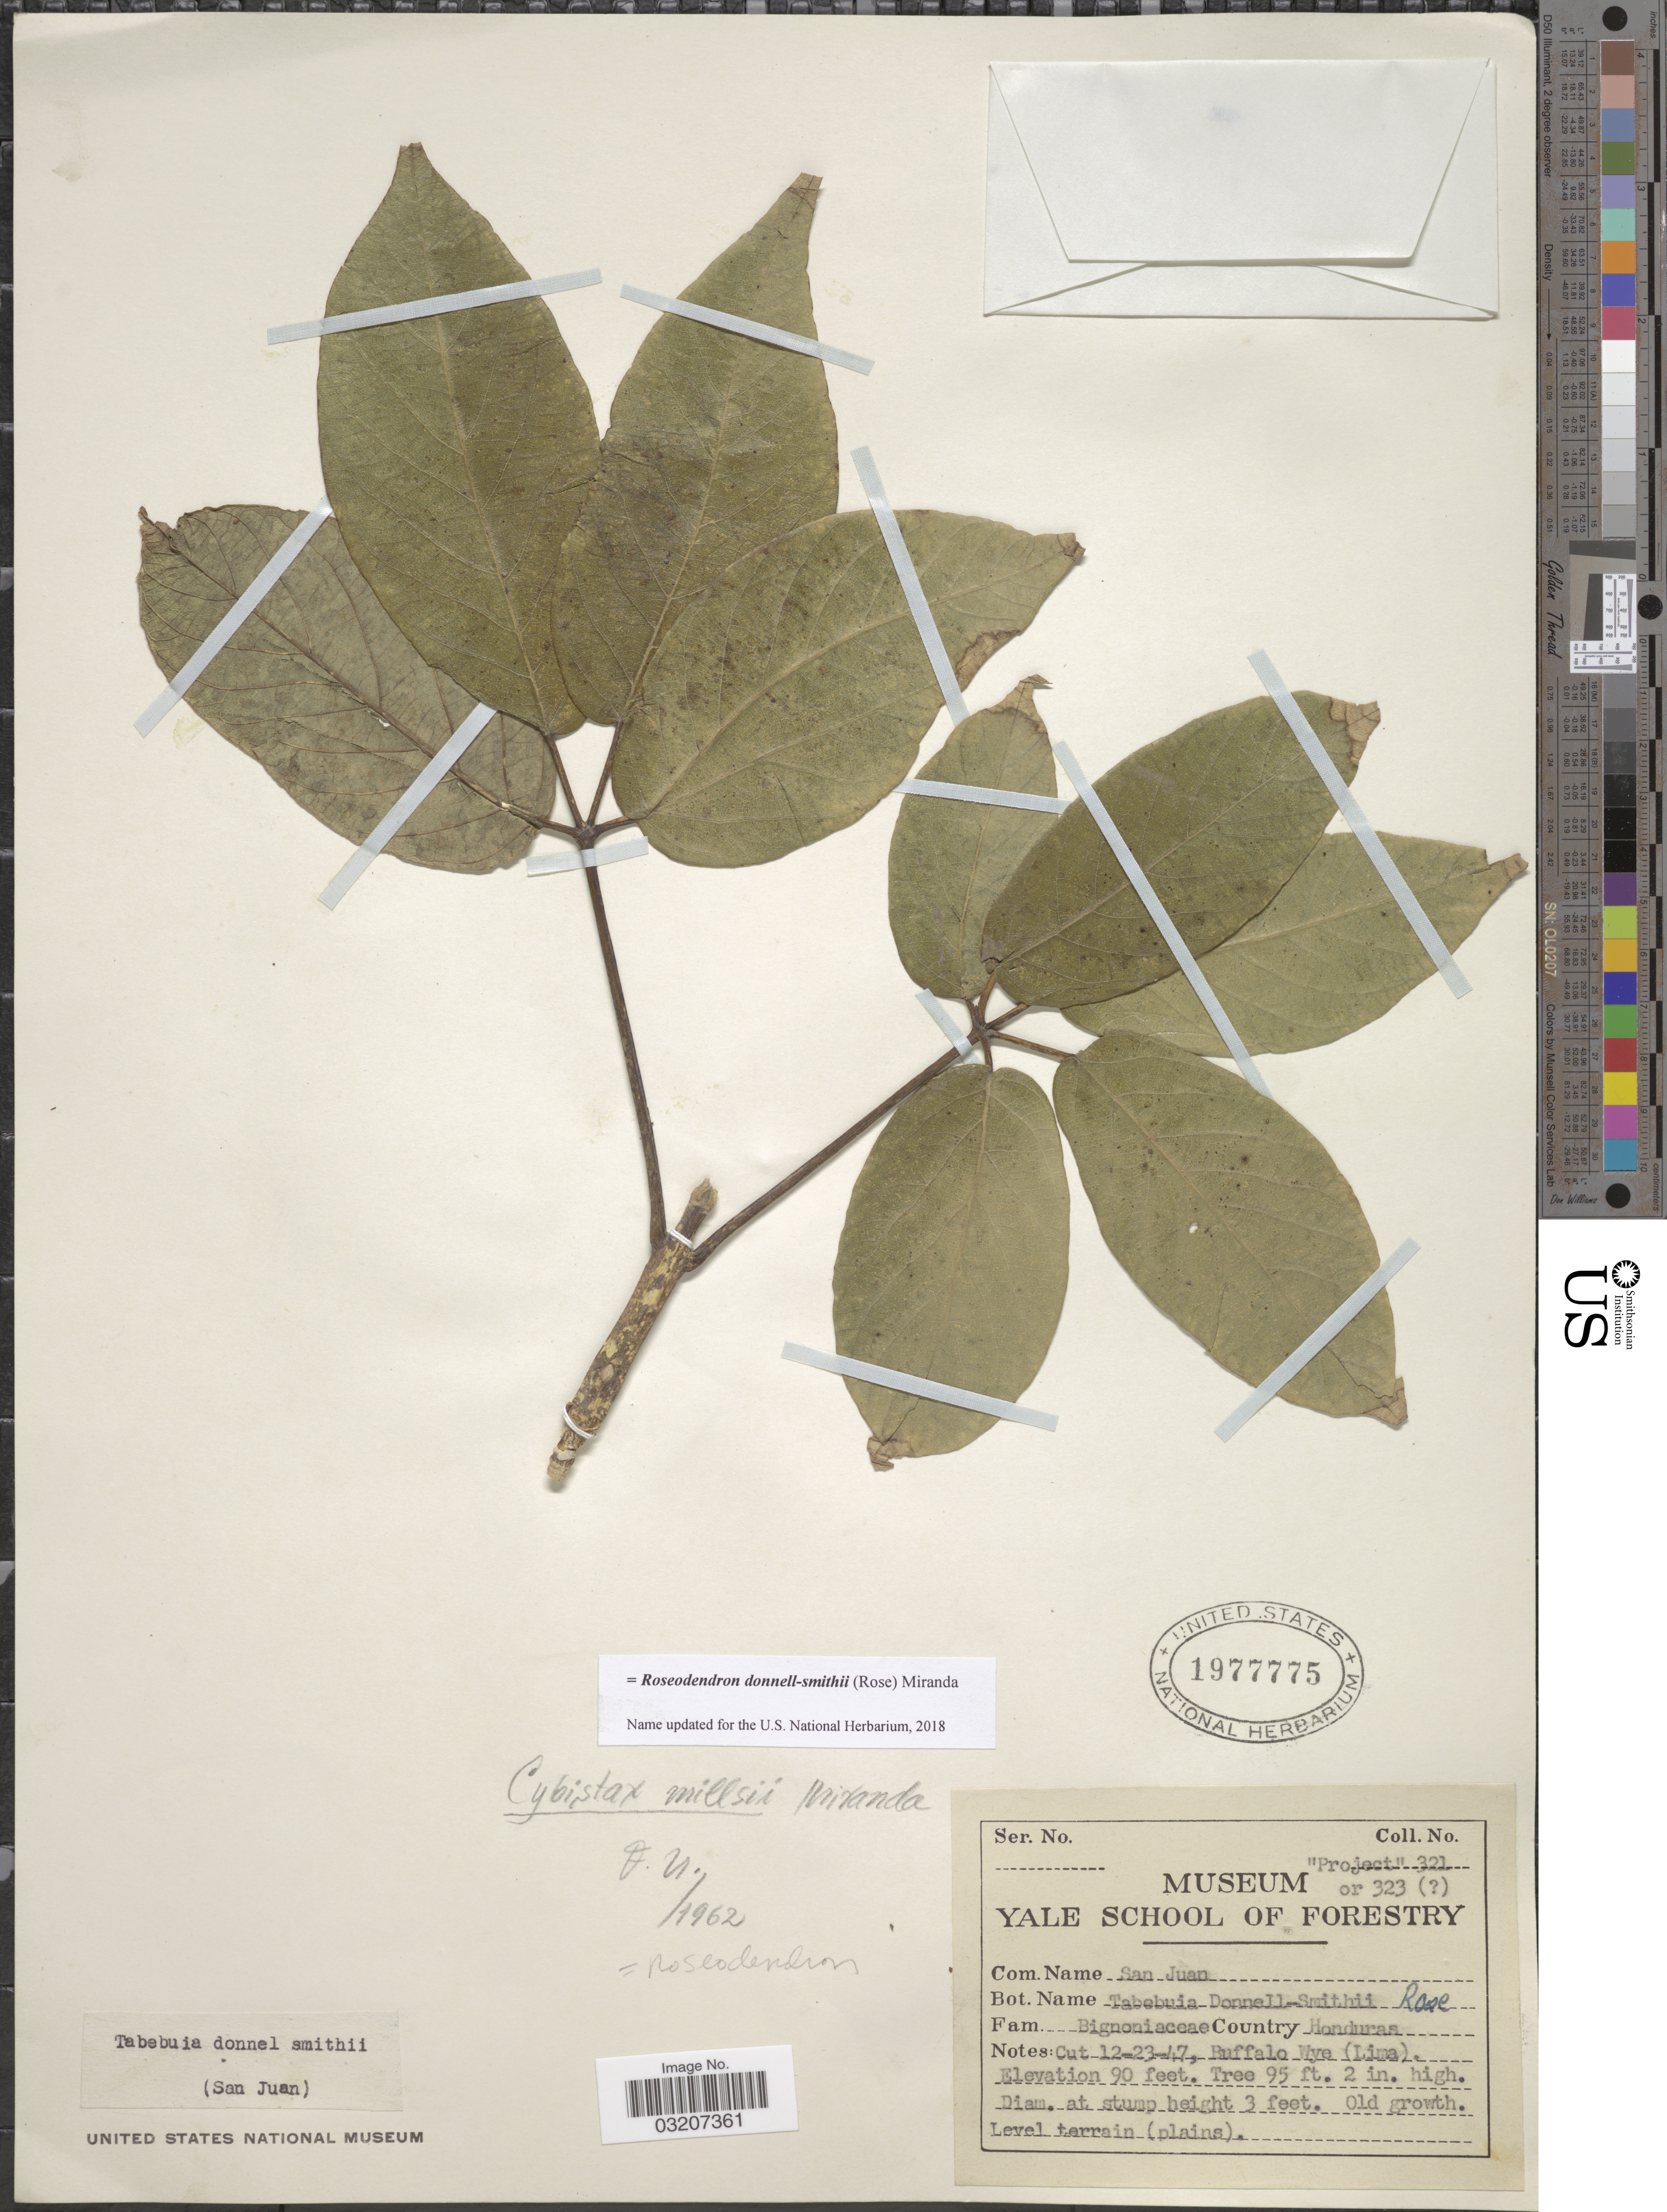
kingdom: Plantae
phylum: Tracheophyta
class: Magnoliopsida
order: Lamiales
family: Bignoniaceae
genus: Roseodendron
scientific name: Roseodendron donnell-smithii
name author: (Rose) Miranda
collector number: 321/323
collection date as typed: Transcribed d/m/y: 23/12/47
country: Honduras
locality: Buffalo Wye (Lima).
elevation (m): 27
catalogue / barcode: US 1977775